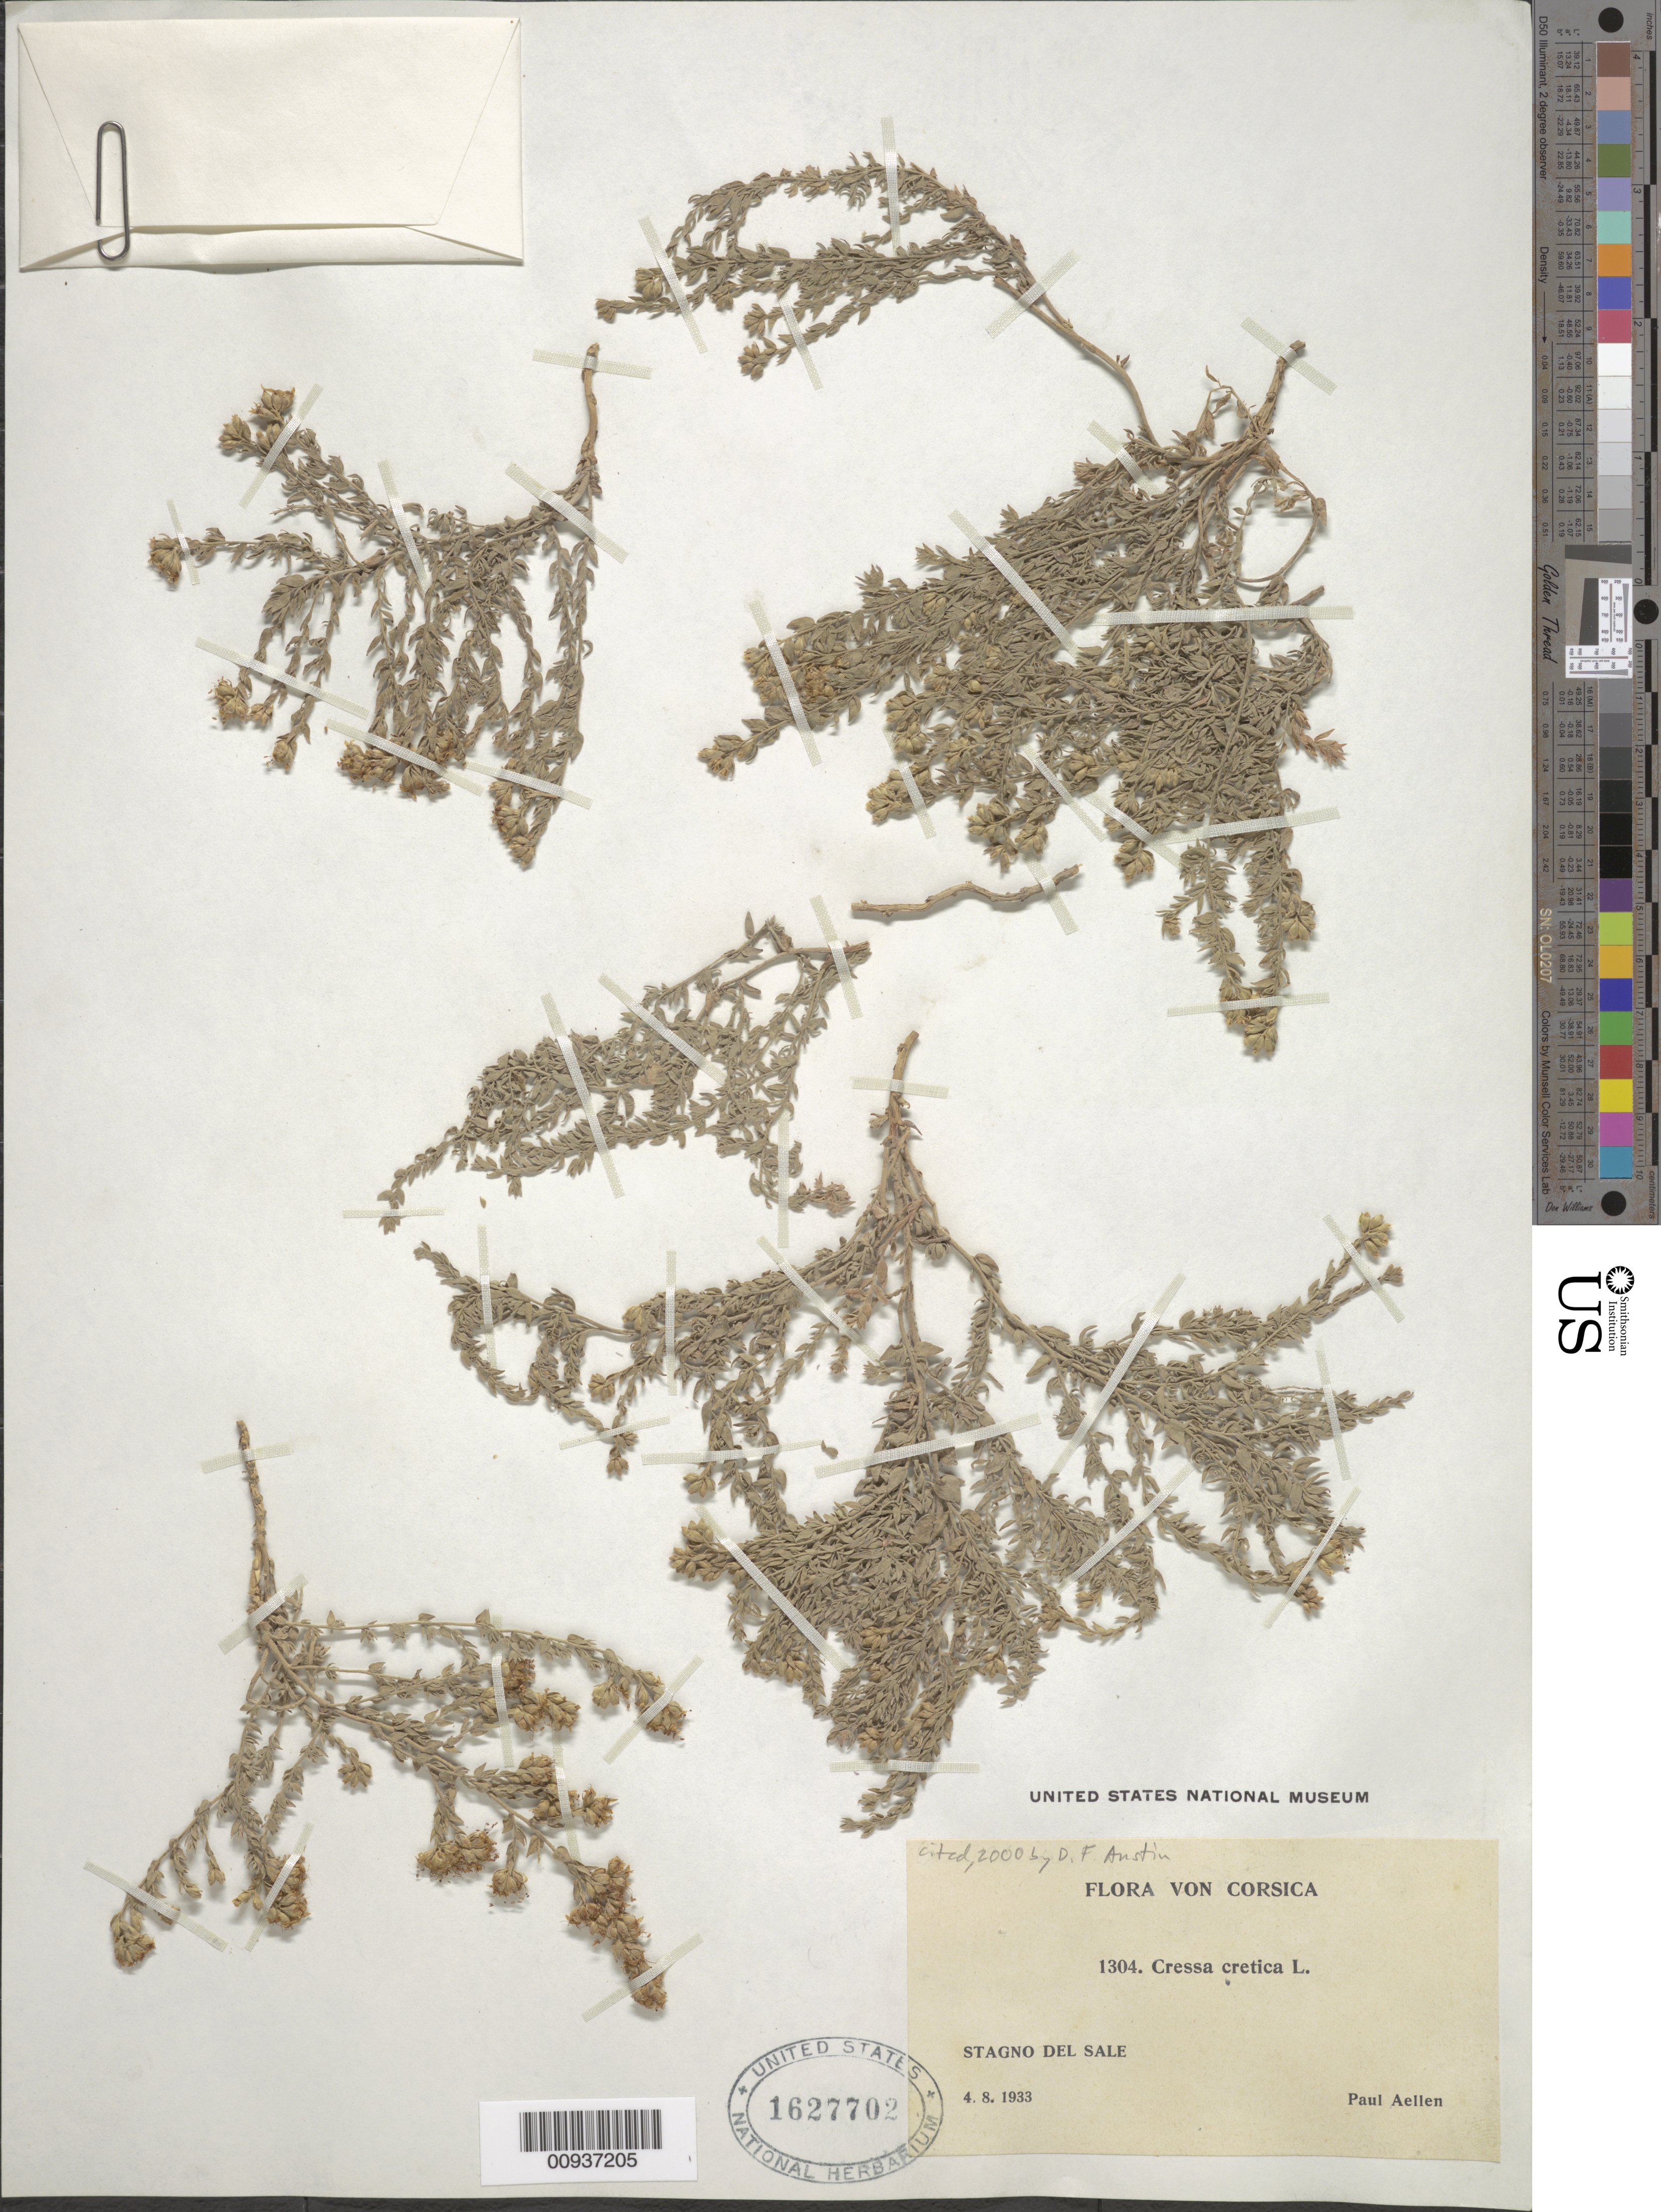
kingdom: Plantae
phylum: Tracheophyta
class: Magnoliopsida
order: Solanales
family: Convolvulaceae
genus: Cressa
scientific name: Cressa cretica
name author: L.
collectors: P. Aellen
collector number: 1304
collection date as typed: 08 Apr 1933 or 04 Aug 1933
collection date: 1933-04-08 or 1933-08-04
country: France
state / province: Corsica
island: Corse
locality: Stagno Del Sale.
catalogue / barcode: US 1627702